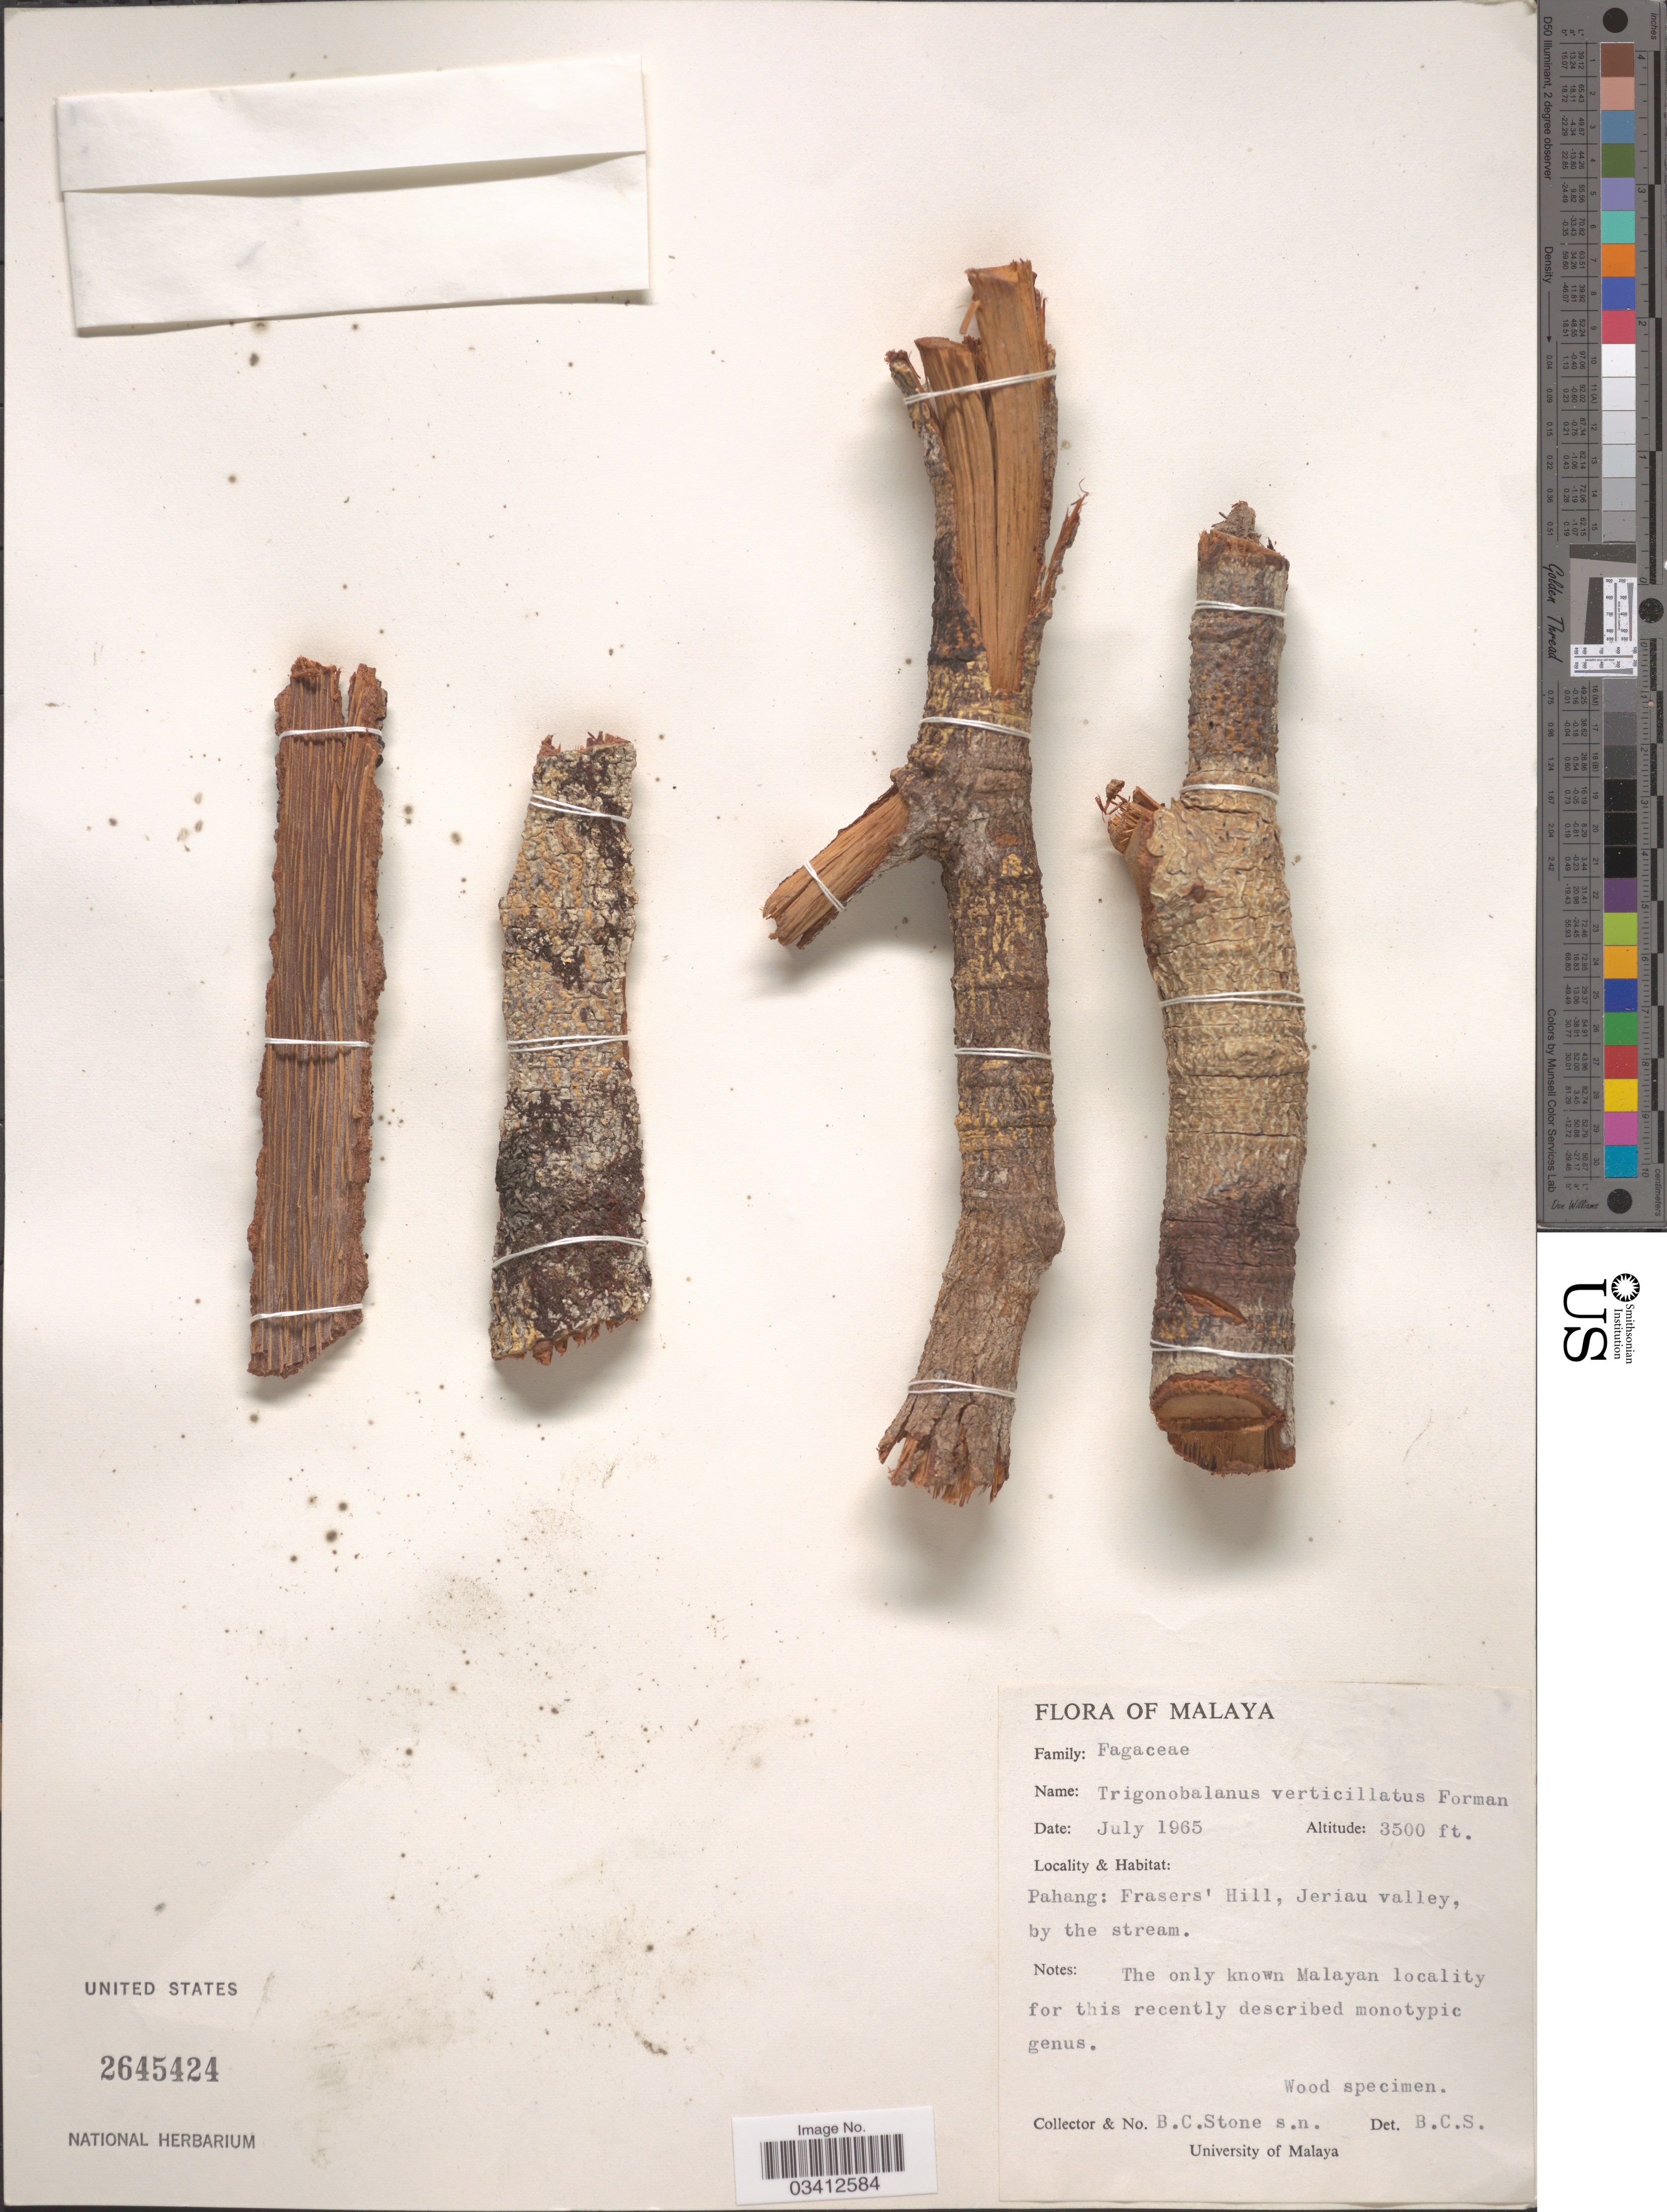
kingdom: Plantae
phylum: Tracheophyta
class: Magnoliopsida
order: Fagales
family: Fagaceae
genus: Trigonobalanus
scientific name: Trigonobalanus verticillata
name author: Forman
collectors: B. C. Stone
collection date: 1965-07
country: Malaysia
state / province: Pahang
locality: Malaya. Fraser's Hill, Jeriau valley, by the stream.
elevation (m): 1067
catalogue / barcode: US 2645424